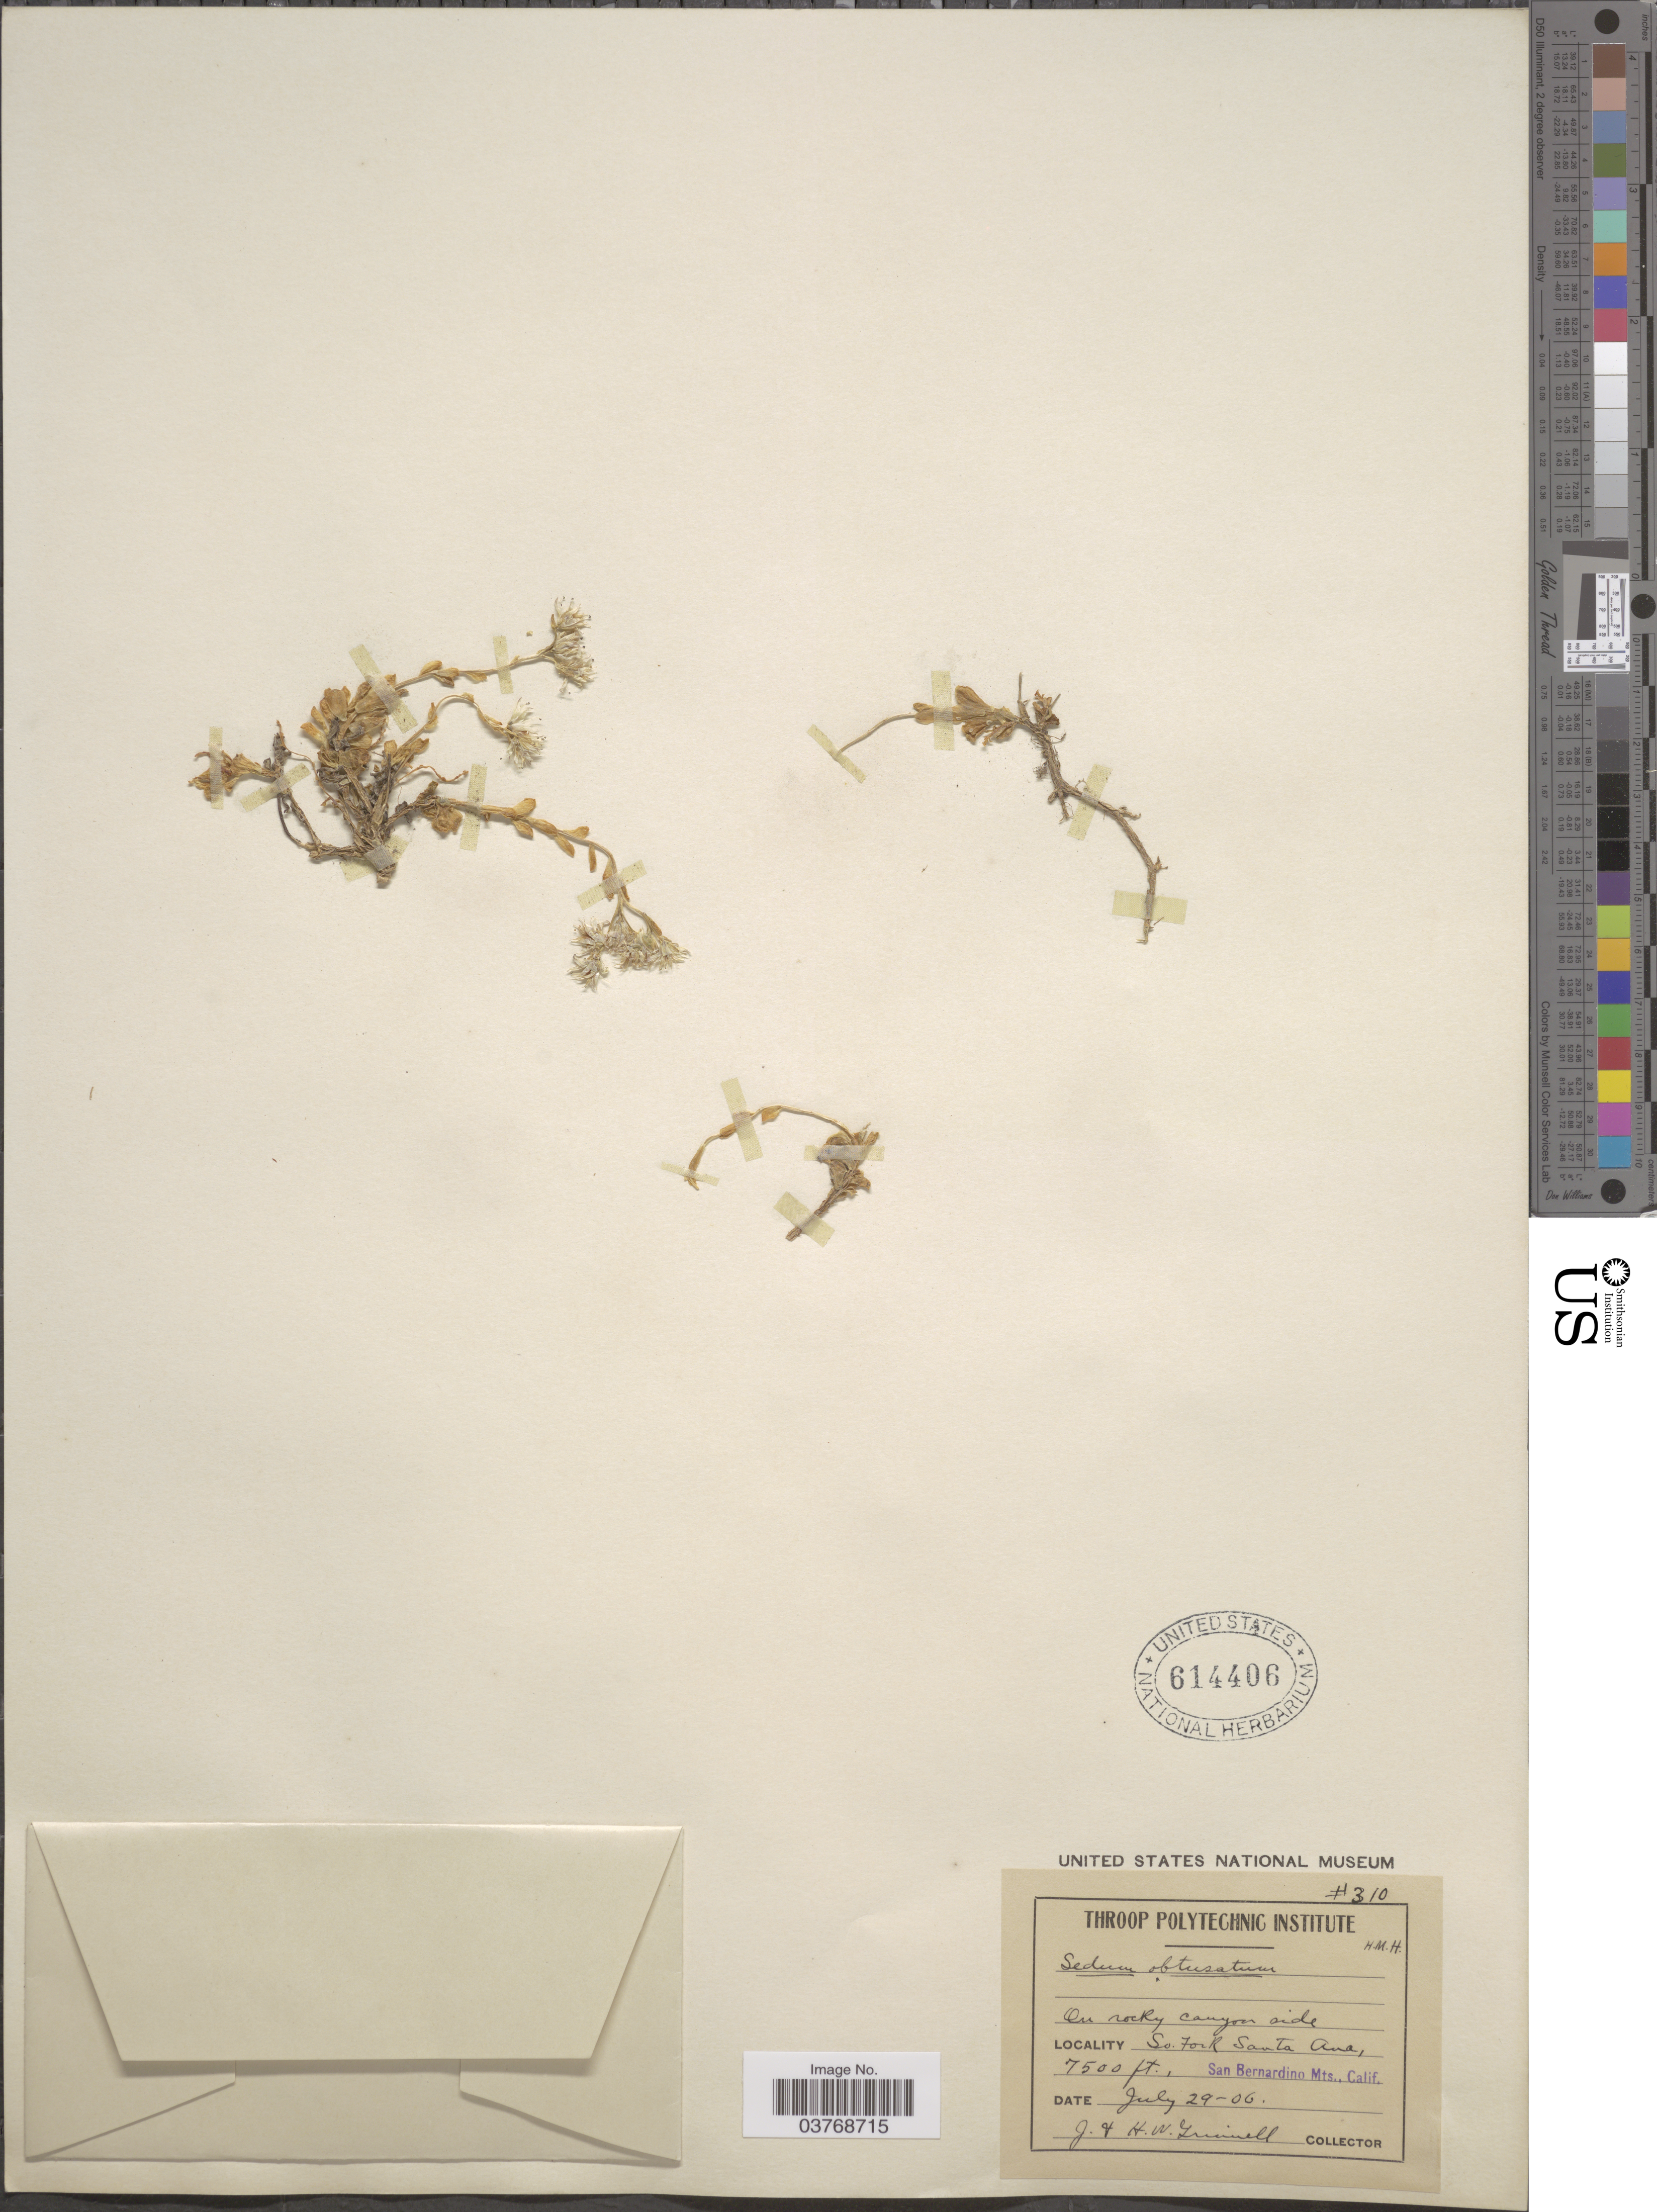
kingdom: Plantae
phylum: Tracheophyta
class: Magnoliopsida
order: Saxifragales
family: Crassulaceae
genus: Sedum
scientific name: Sedum obtusatum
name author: A. Gray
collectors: J. Grinnell & H. Grinnell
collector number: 310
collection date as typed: Transcribed d/m/y: 29/7/6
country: United States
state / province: California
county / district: San Bernardino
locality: So. Fork Santa Ana, San Bernardino Mts.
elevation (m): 2286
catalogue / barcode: US 614406